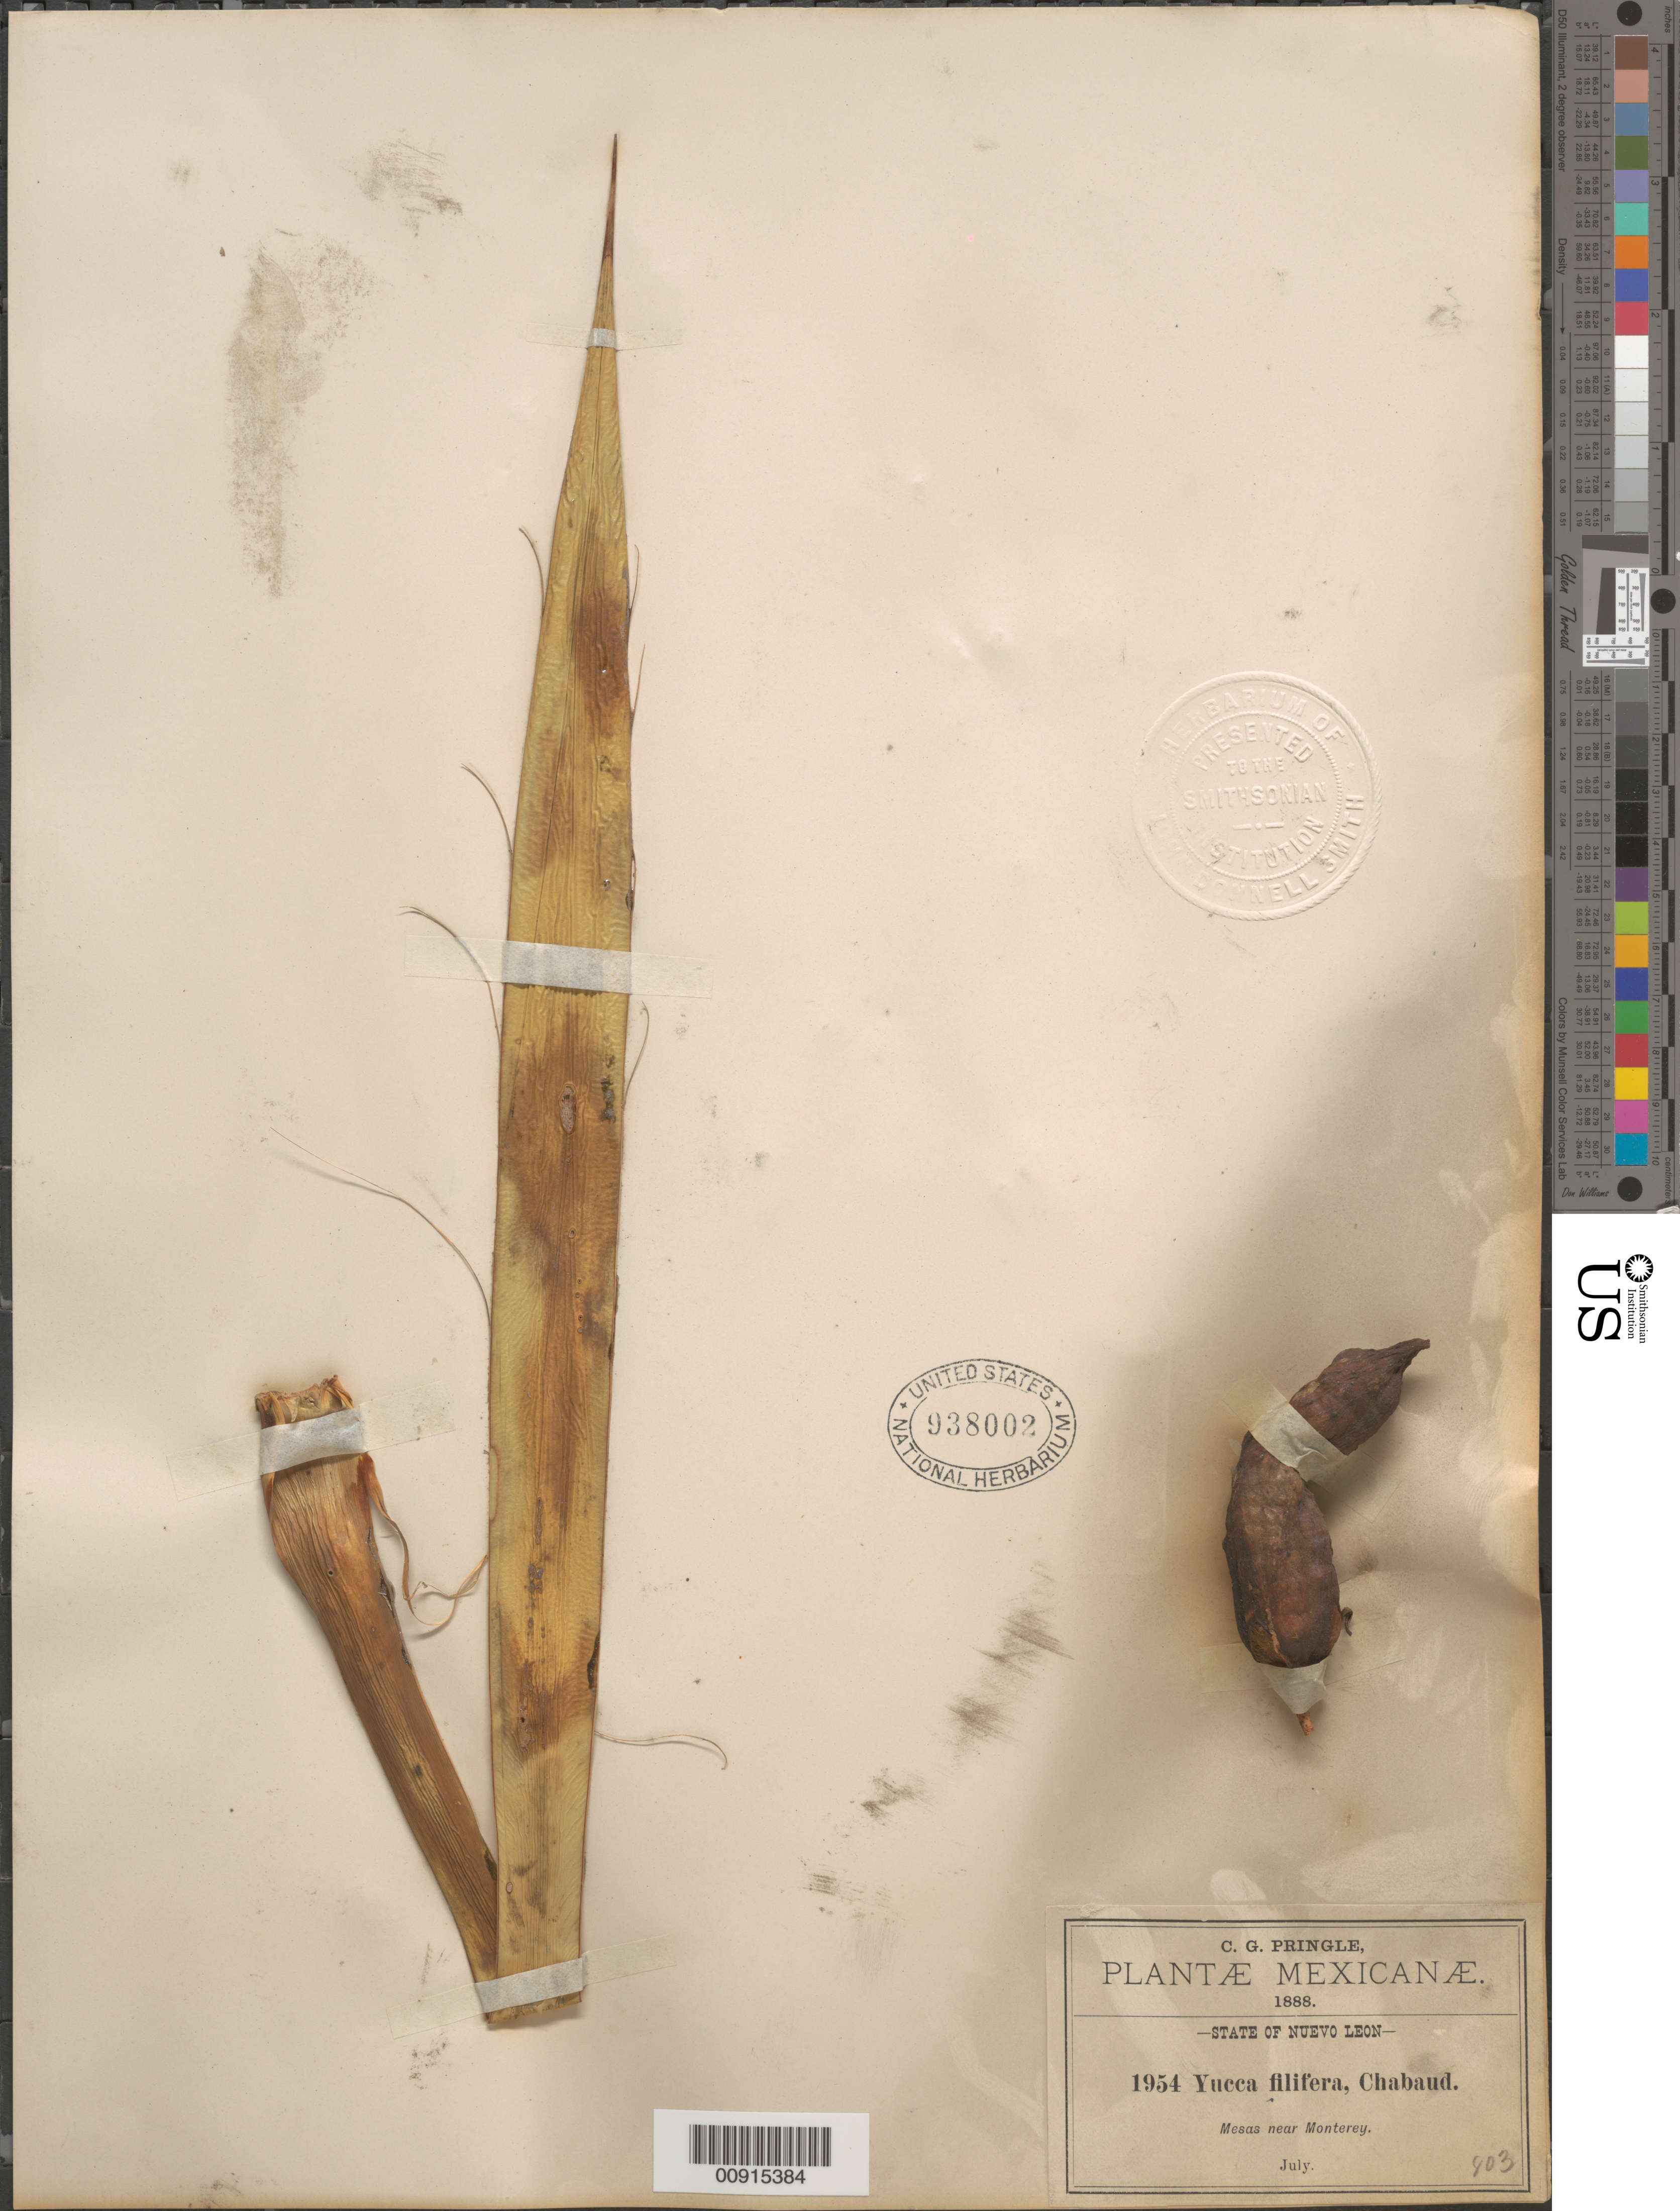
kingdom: Plantae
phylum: Tracheophyta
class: Liliopsida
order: Asparagales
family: Asparagaceae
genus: Yucca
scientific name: Yucca filifera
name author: Chabaud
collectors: C. G. Pringle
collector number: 1954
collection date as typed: Jul 1888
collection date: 1888-07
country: Mexico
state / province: Nuevo León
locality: Near Monterey [sic], State of Nuevo León.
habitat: Mesas.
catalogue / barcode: US 938002